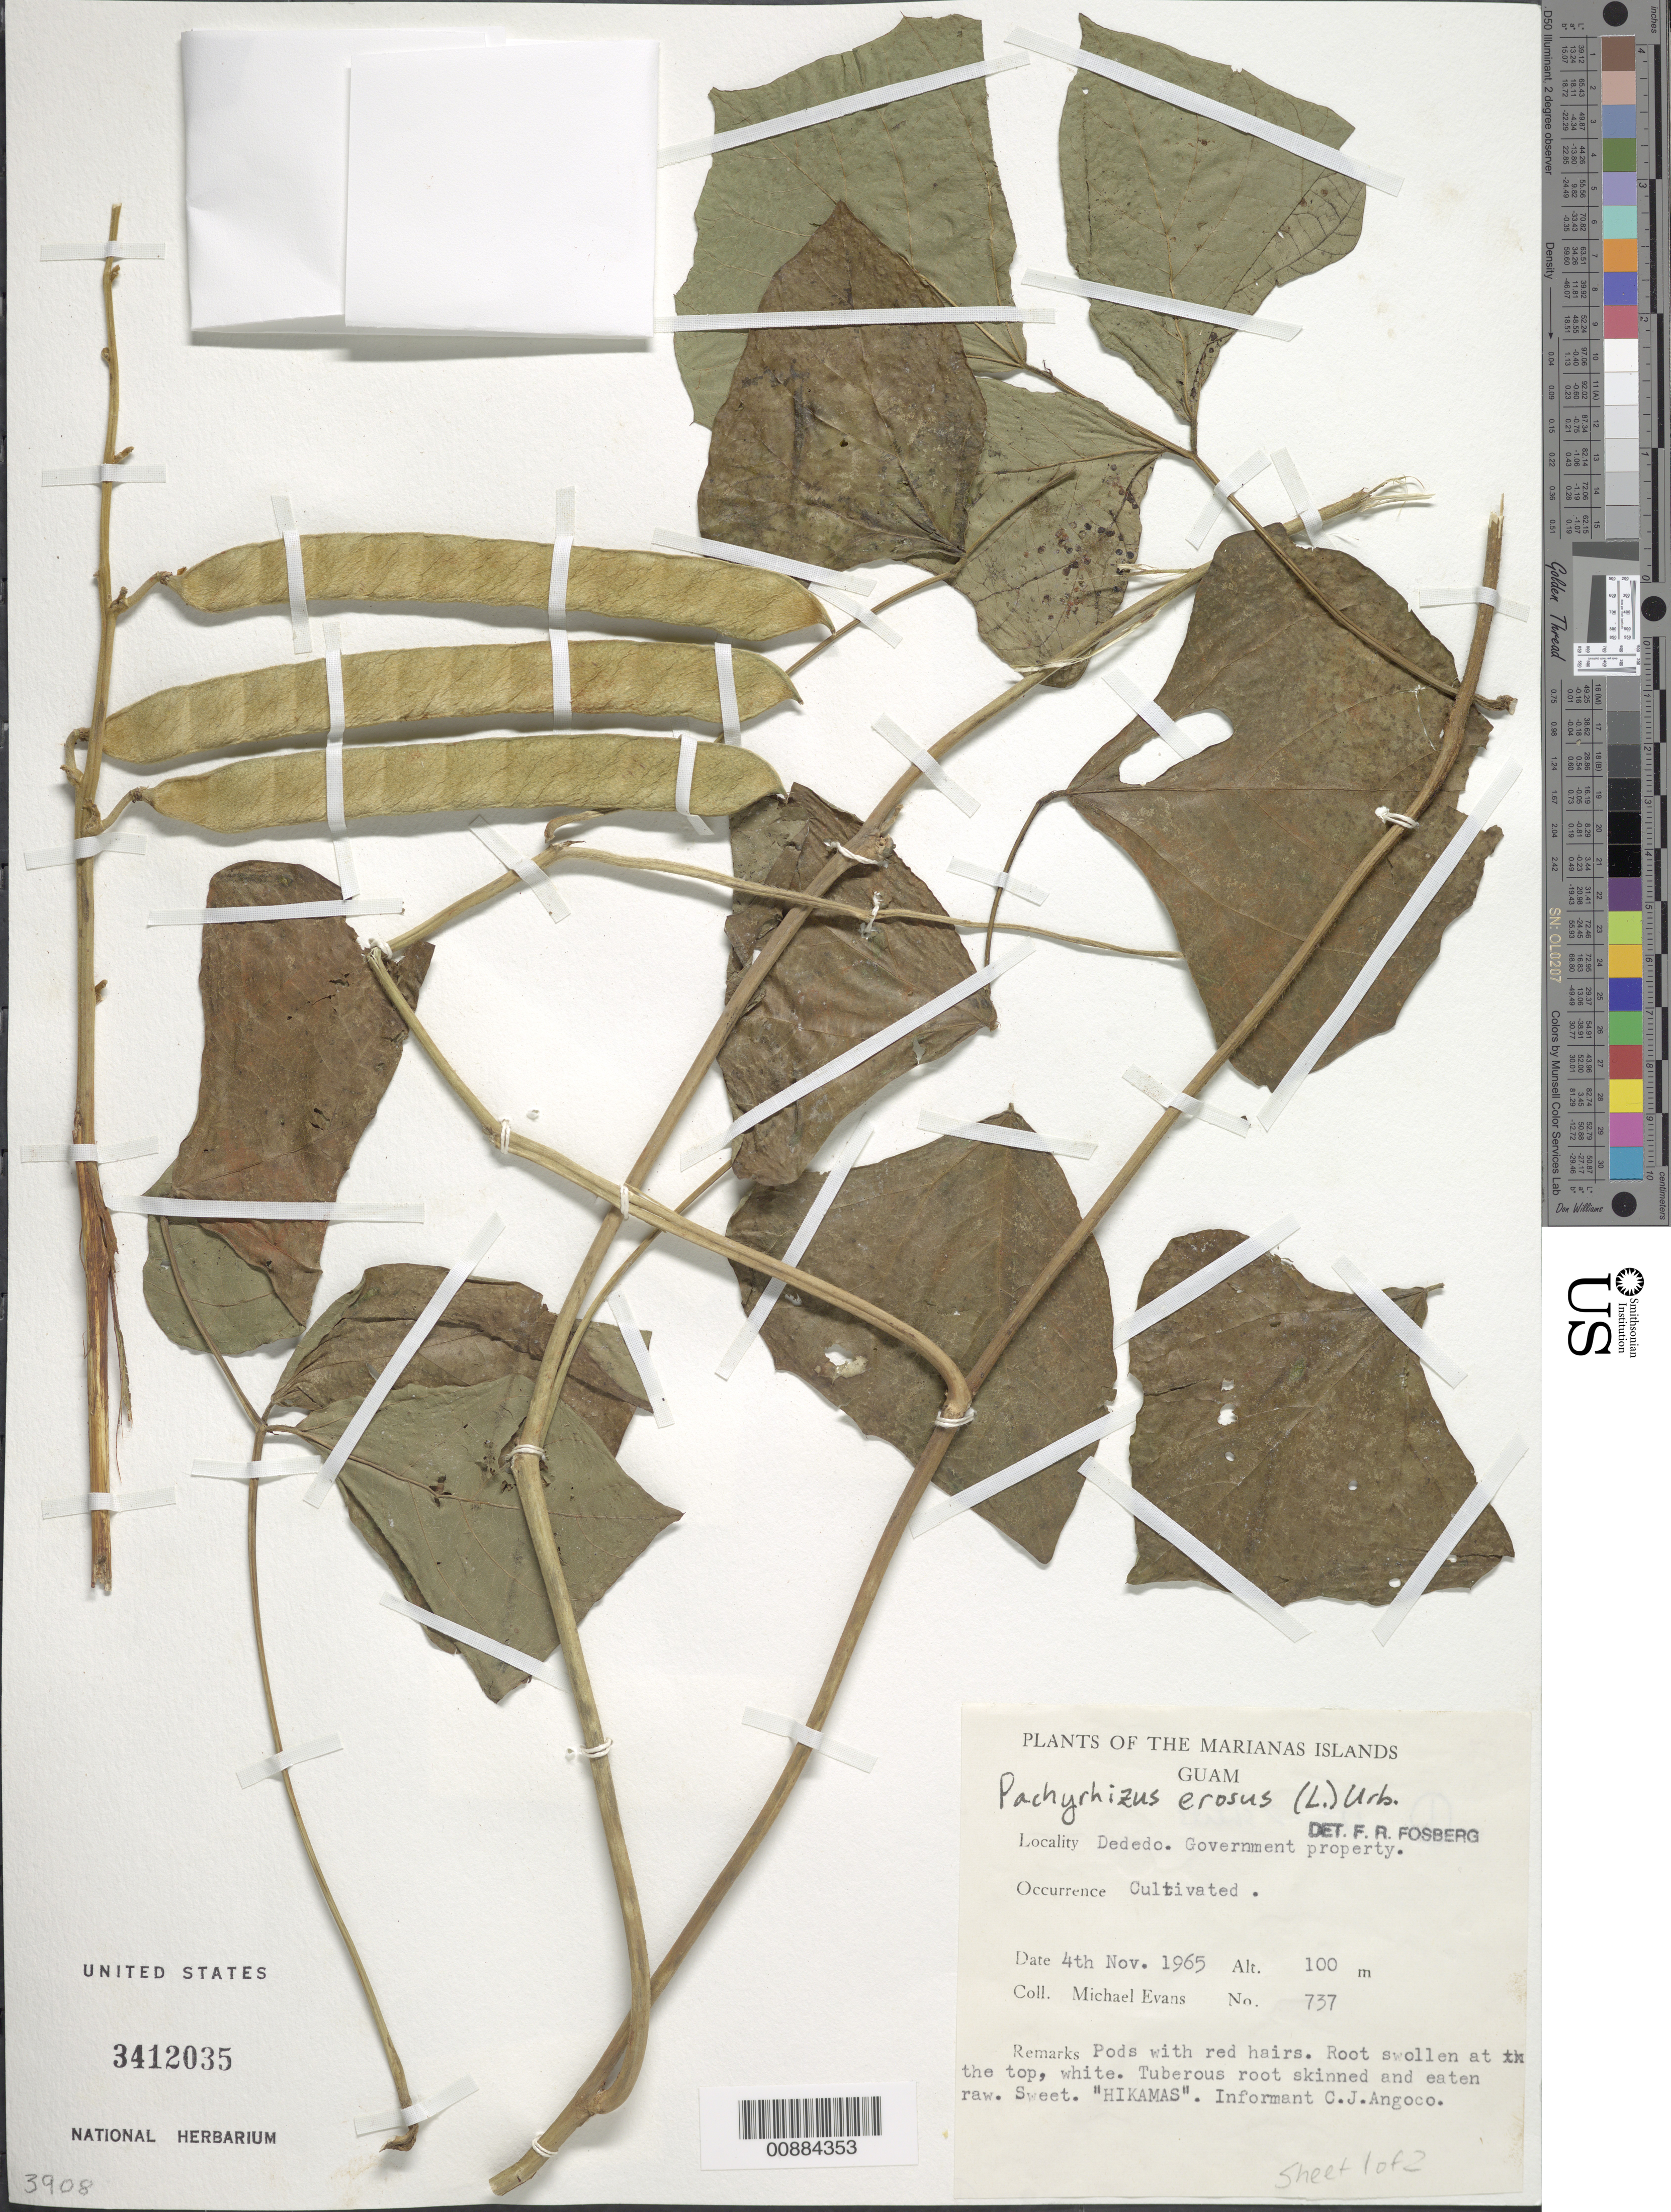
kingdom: Plantae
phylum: Tracheophyta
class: Magnoliopsida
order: Fabales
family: Fabaceae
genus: Pachyrhizus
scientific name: Pachyrhizus erosus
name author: (L.) Urb.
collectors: M. Evans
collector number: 737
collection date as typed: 04 Nov 1965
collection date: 1965-11-04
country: Guam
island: Guam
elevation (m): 100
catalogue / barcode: US 3412035